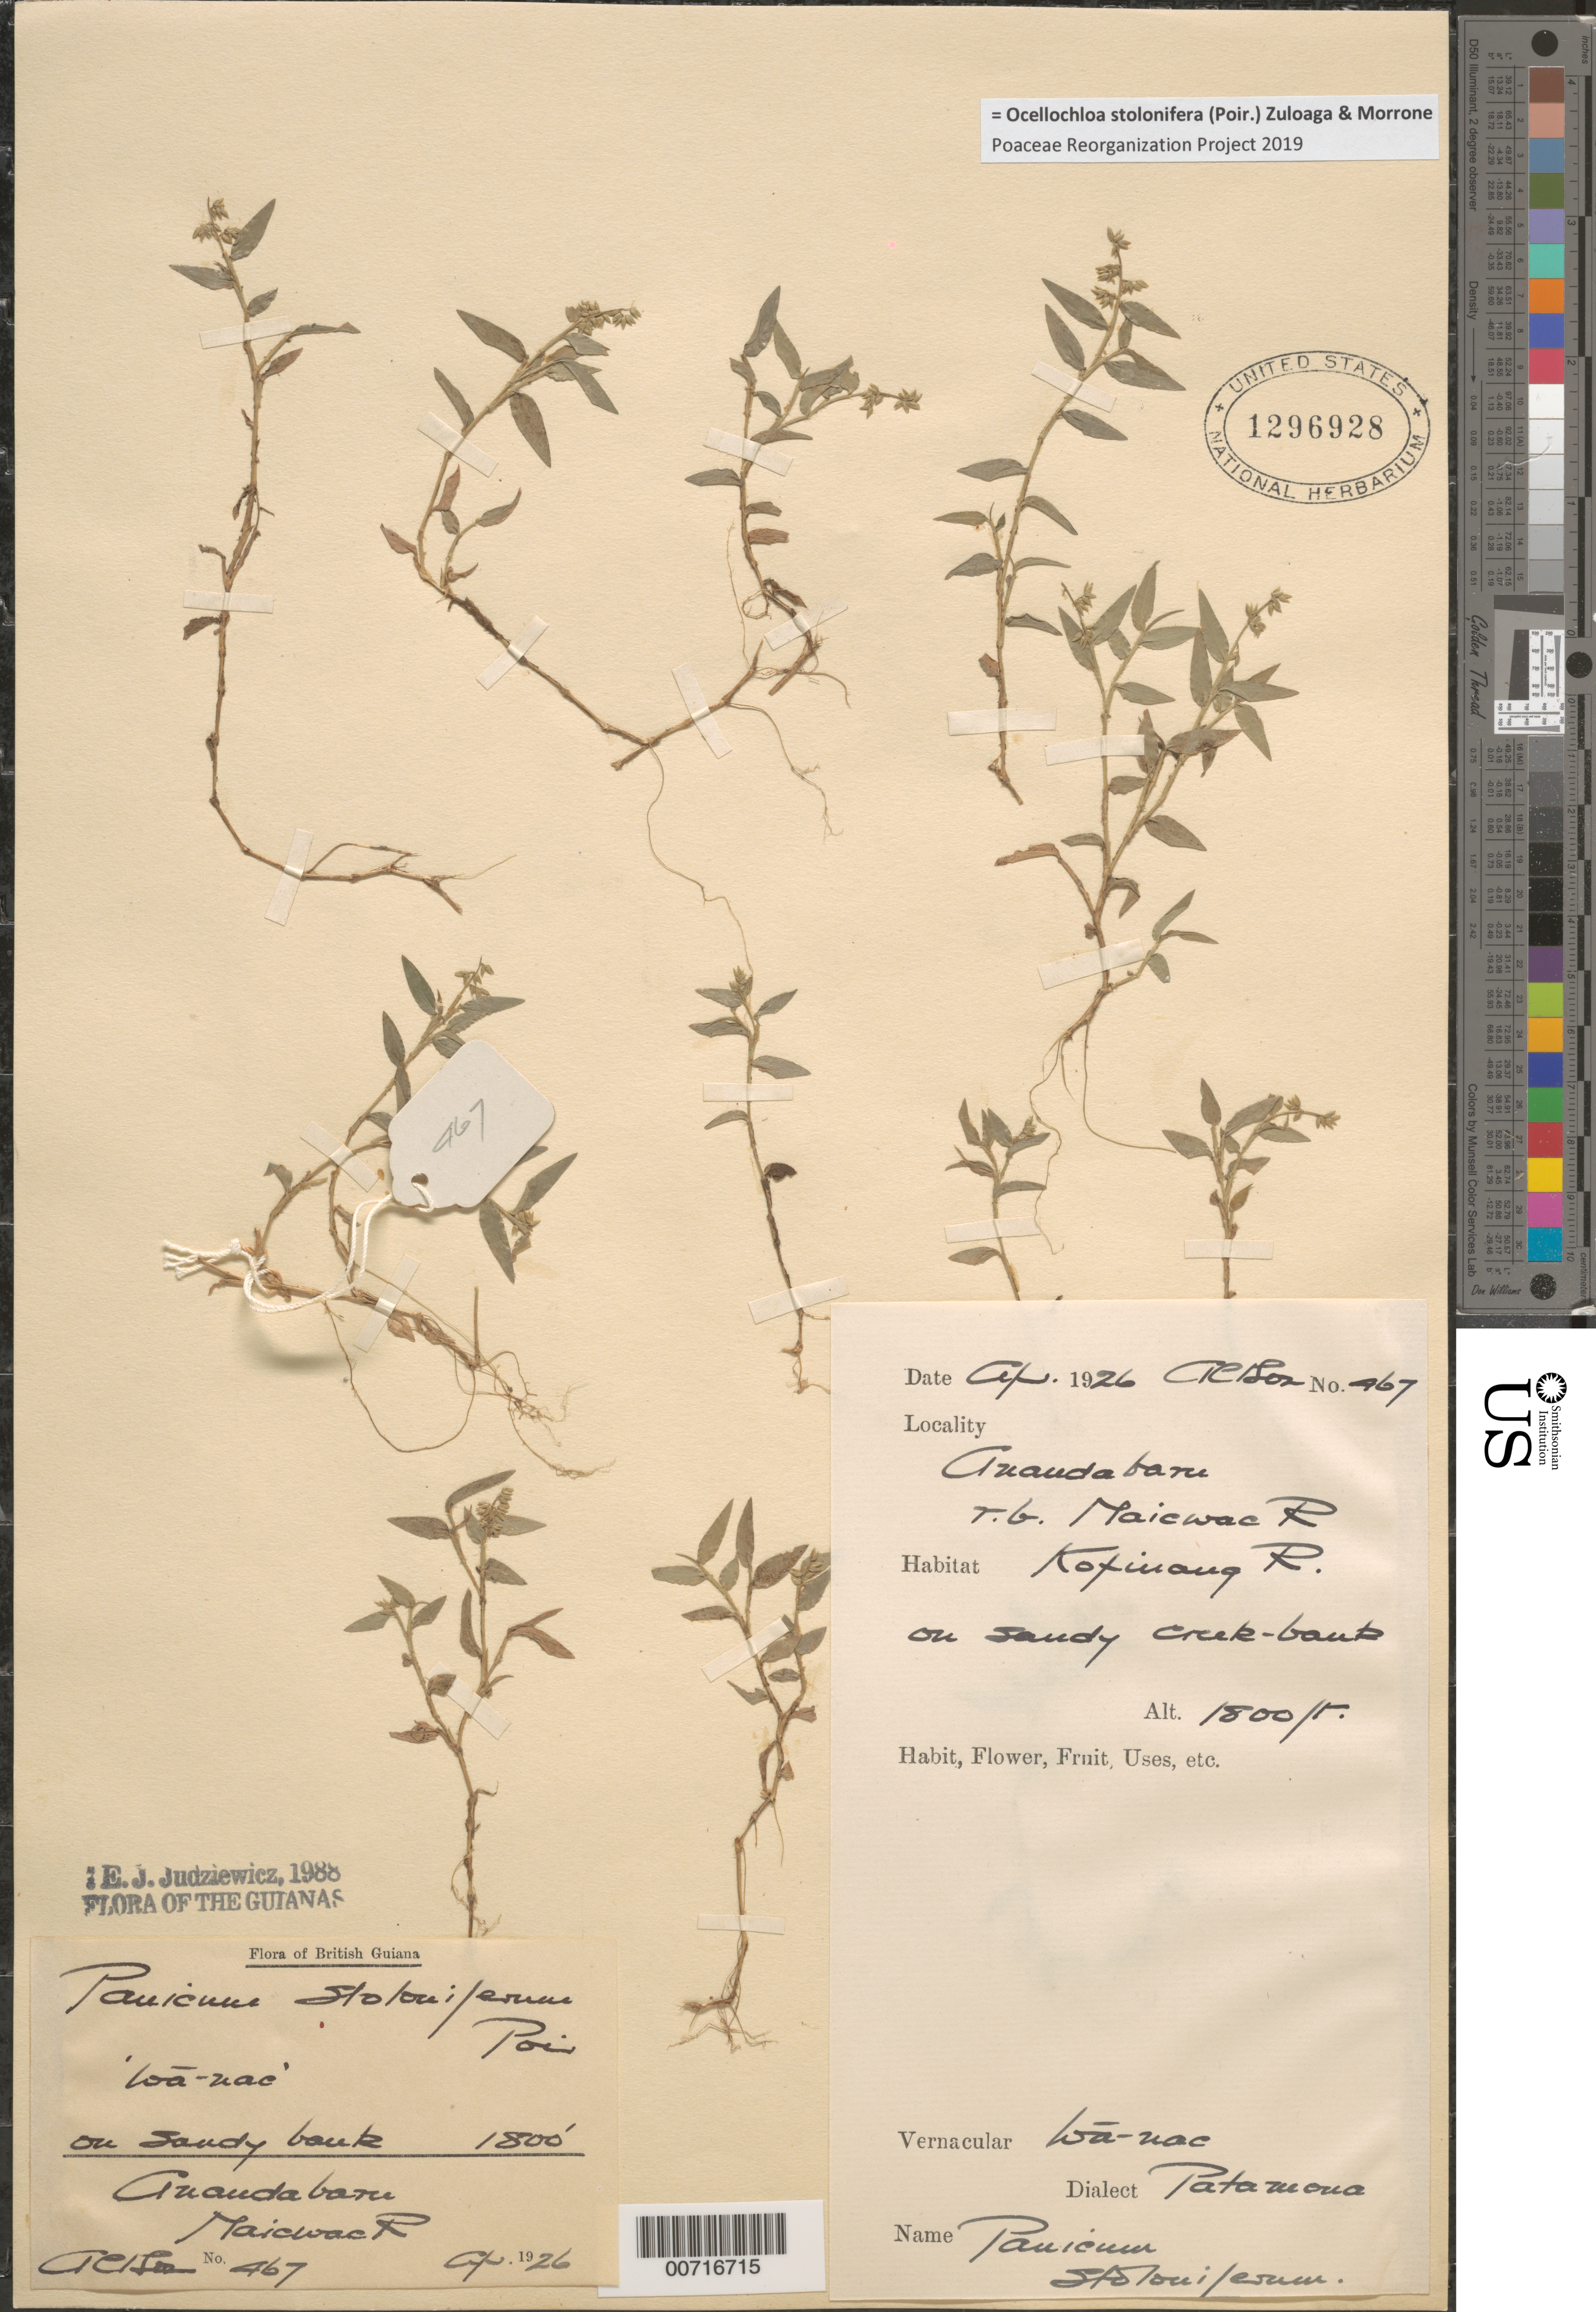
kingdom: Plantae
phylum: Tracheophyta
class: Liliopsida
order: Poales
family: Poaceae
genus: Ocellochloa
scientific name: Ocellochloa stolonifera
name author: (Poir.) Zuloaga & Morrone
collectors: -- Aelson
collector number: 467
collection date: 1926-04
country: Guyana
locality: British Guiana. Anandabaru. Macwac R.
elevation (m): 549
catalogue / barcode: US 1296928